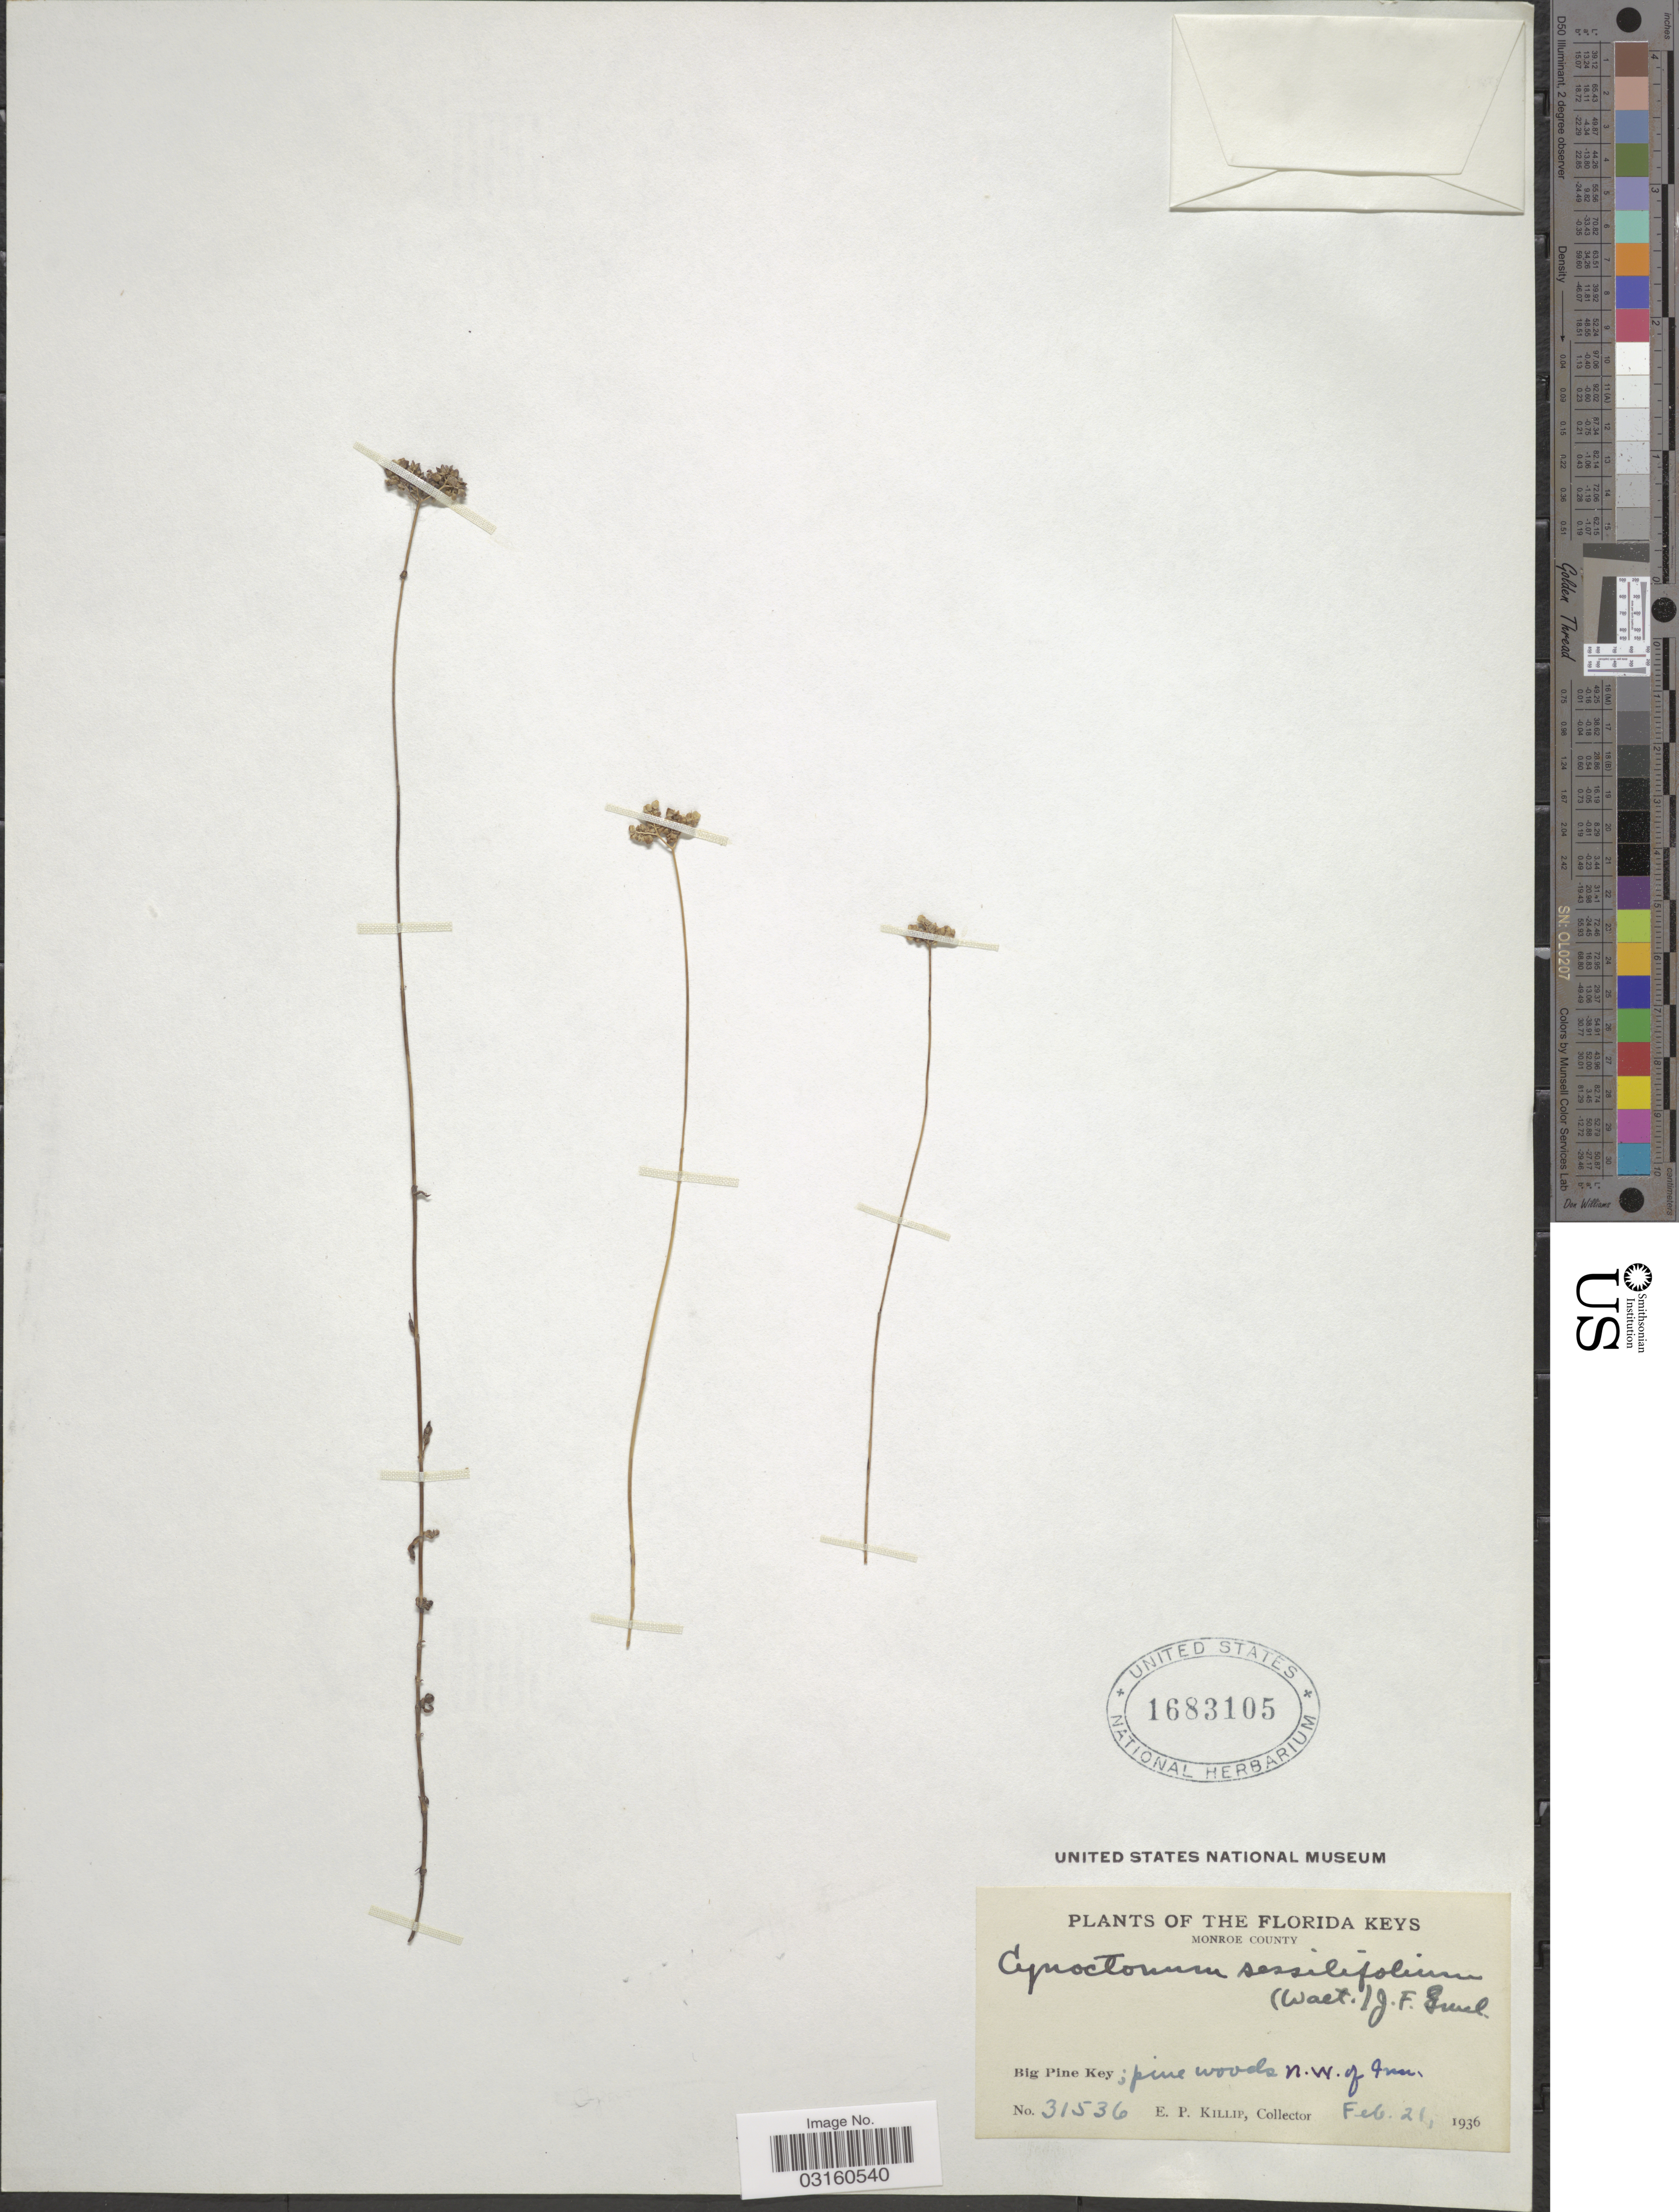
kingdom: Plantae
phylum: Tracheophyta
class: Magnoliopsida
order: Gentianales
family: Loganiaceae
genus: Mitreola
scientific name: Mitreola sessilifolia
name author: (J.F. Gmel.) G. Don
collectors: E. P. Killip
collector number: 31536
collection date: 1936-02-21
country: United States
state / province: Florida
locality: Florida Keys. Monroe County. Big Pine Key; pine woods N.W. of Inn.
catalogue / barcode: US 1683105